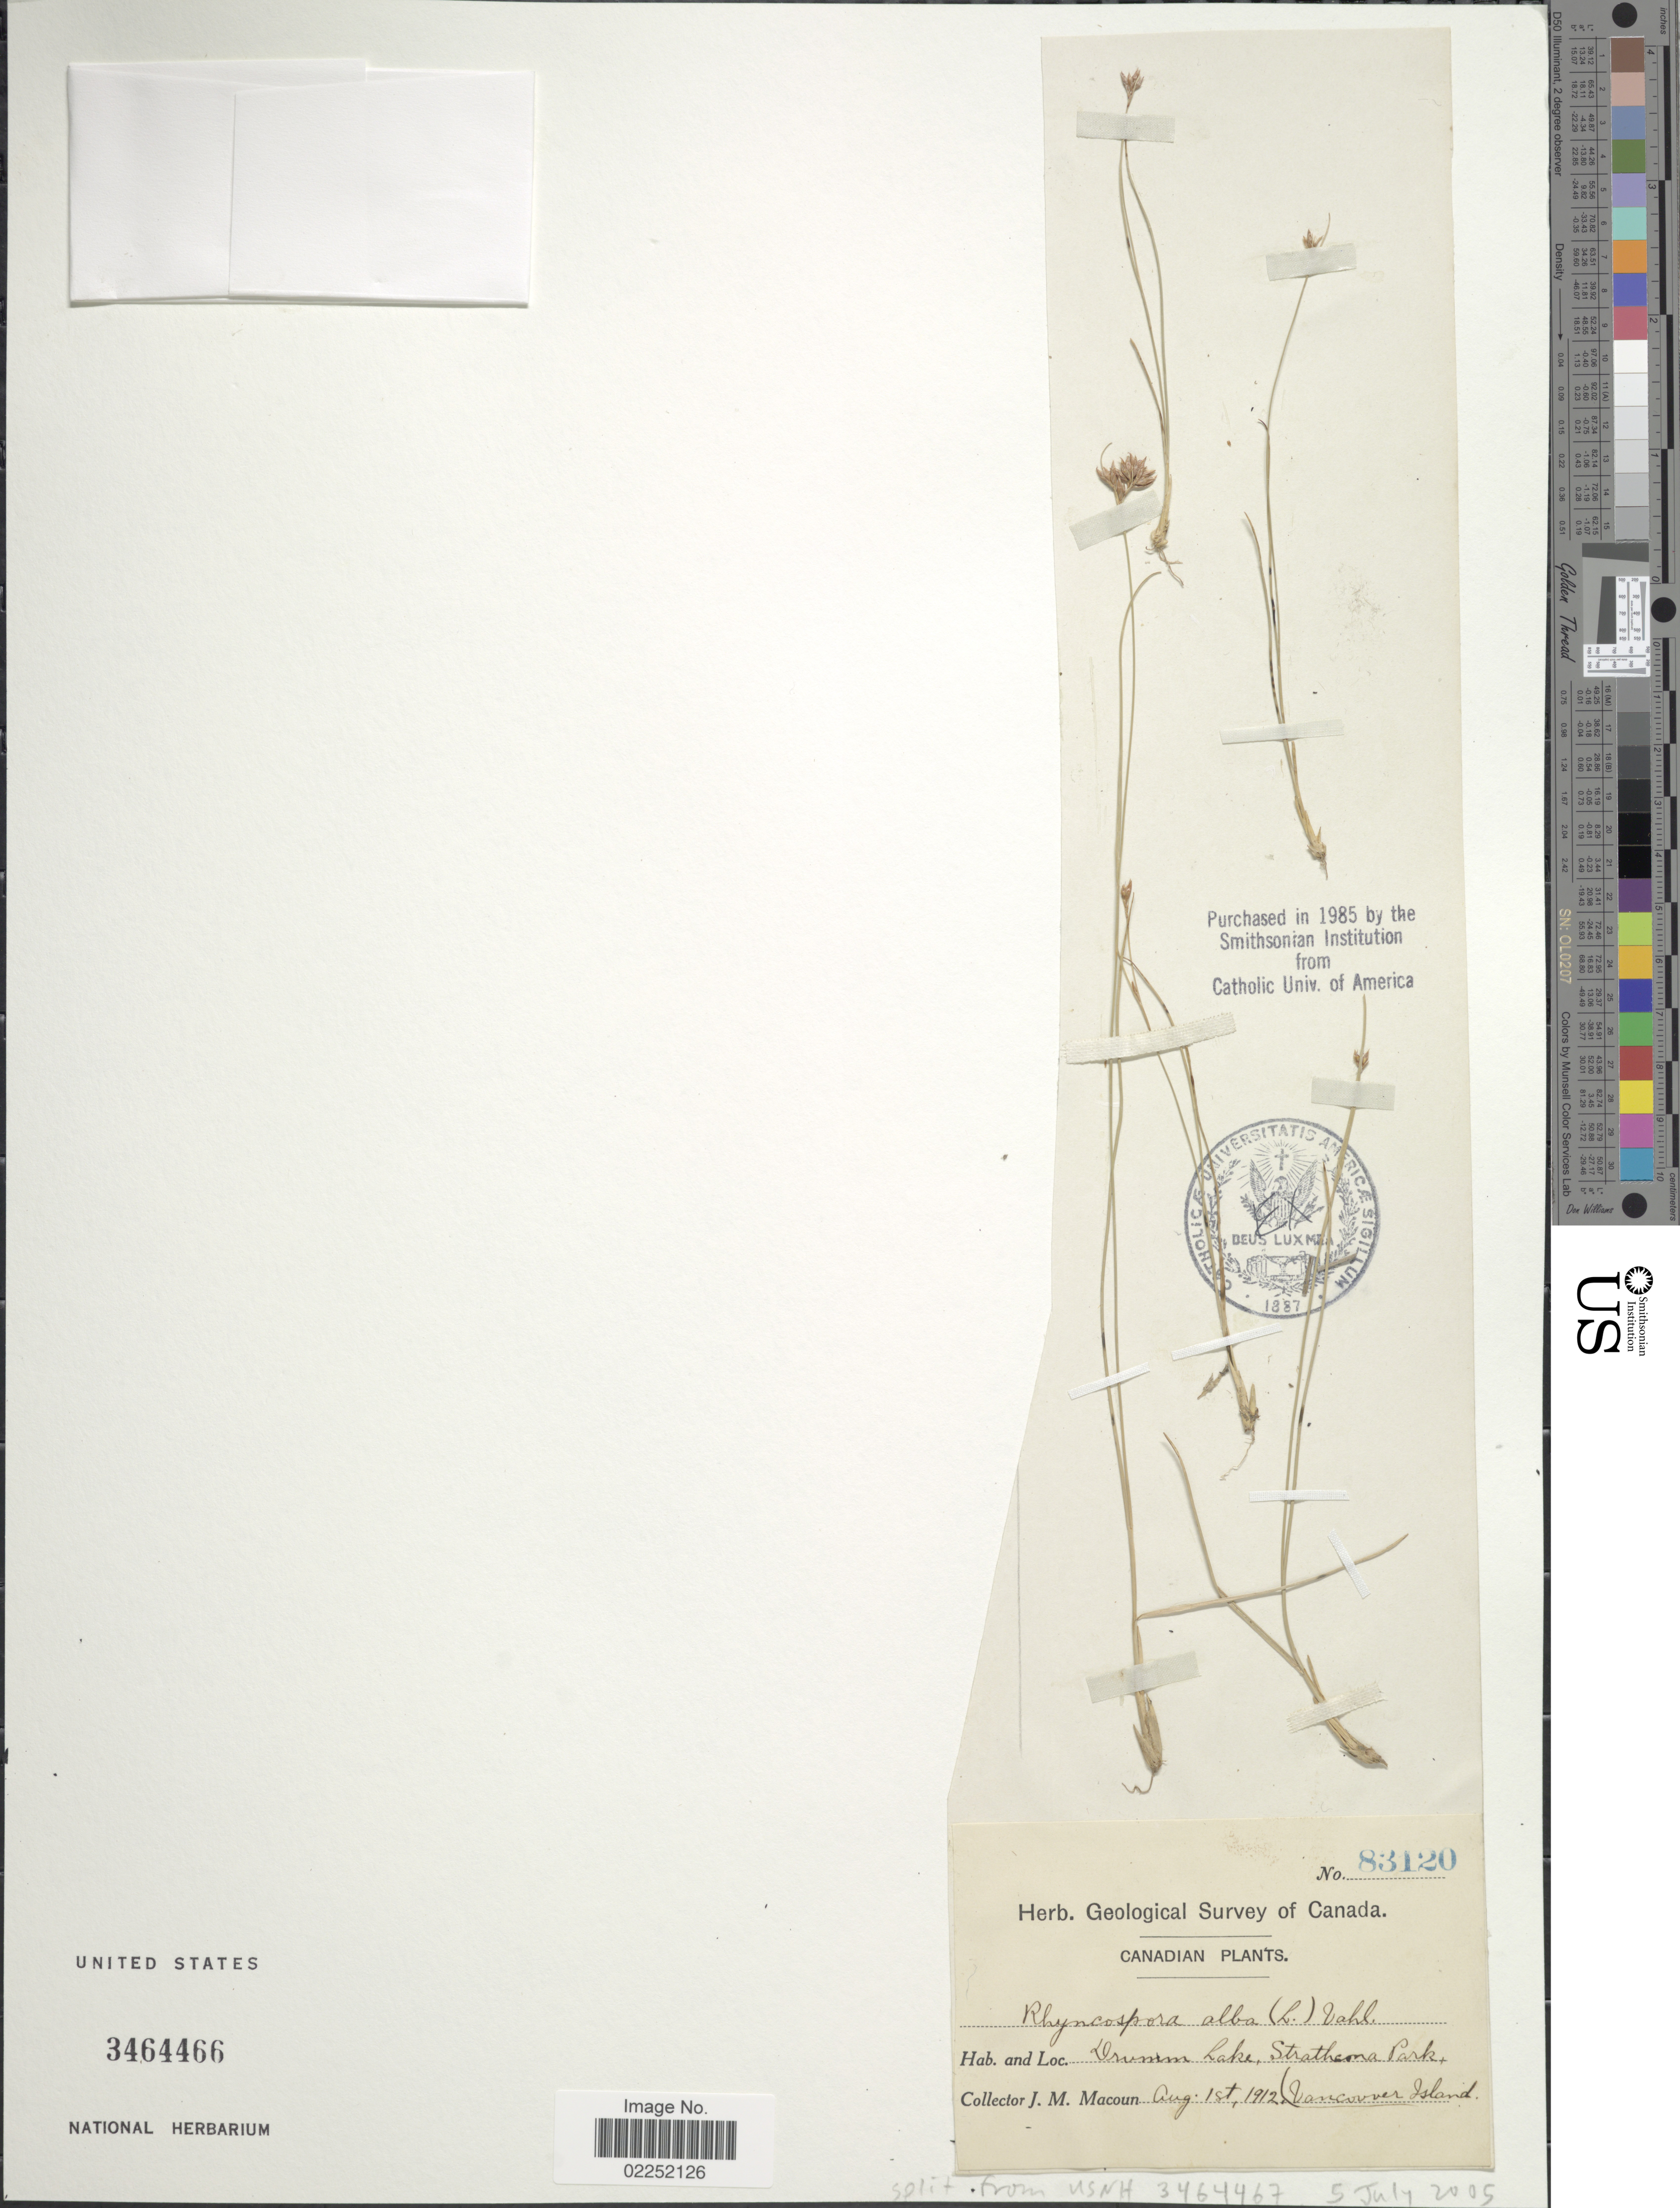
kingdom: Plantae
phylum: Tracheophyta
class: Liliopsida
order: Poales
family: Cyperaceae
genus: Rhynchospora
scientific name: Rhynchospora alba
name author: (L.) Vahl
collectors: J. M. Macoun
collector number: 83120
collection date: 1912-08-01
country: Canada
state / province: British Columbia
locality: Canadian, Drumm Lake, Stratheona Parks, Vancouver Island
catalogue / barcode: US 3464466